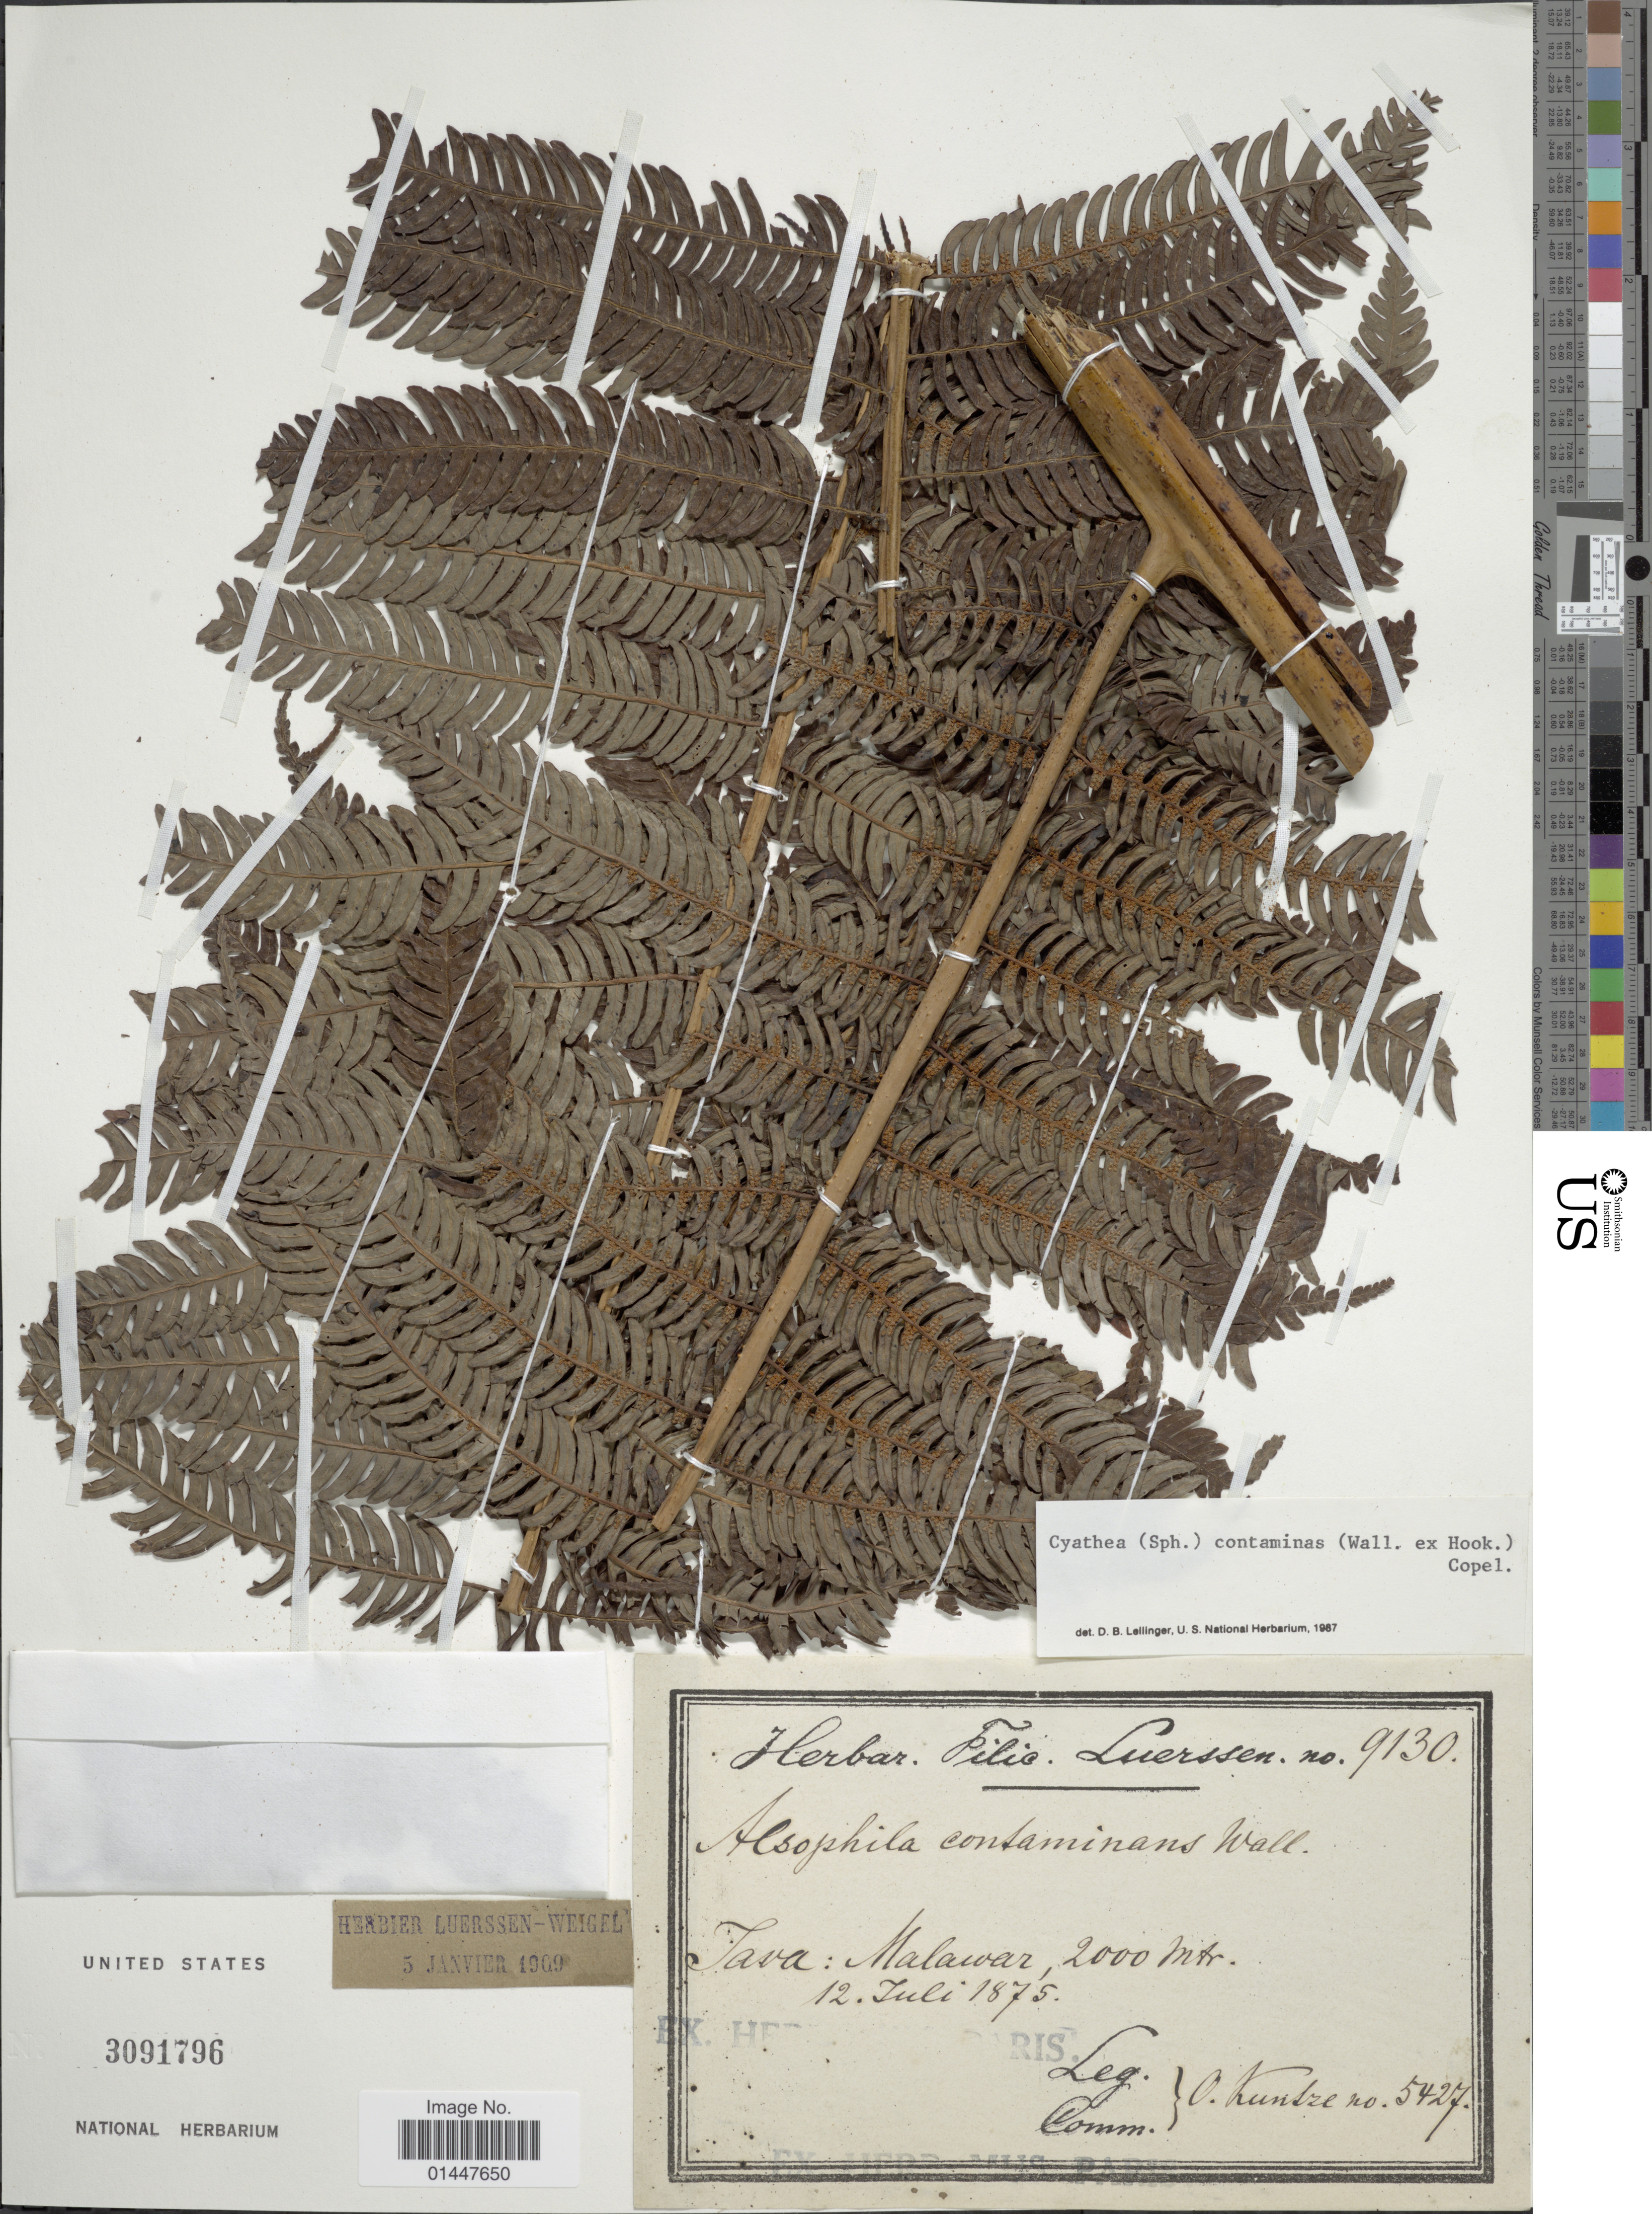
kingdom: Plantae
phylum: Tracheophyta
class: Polypodiopsida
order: Cyatheales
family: Cyatheaceae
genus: Sphaeropteris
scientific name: Sphaeropteris glauca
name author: (Blume) R.M. Tryon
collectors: C.E.O. Kuntze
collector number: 5427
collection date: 1875-07-12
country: Indonesia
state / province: Java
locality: Java: Malawar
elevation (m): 2000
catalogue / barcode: US 3091796